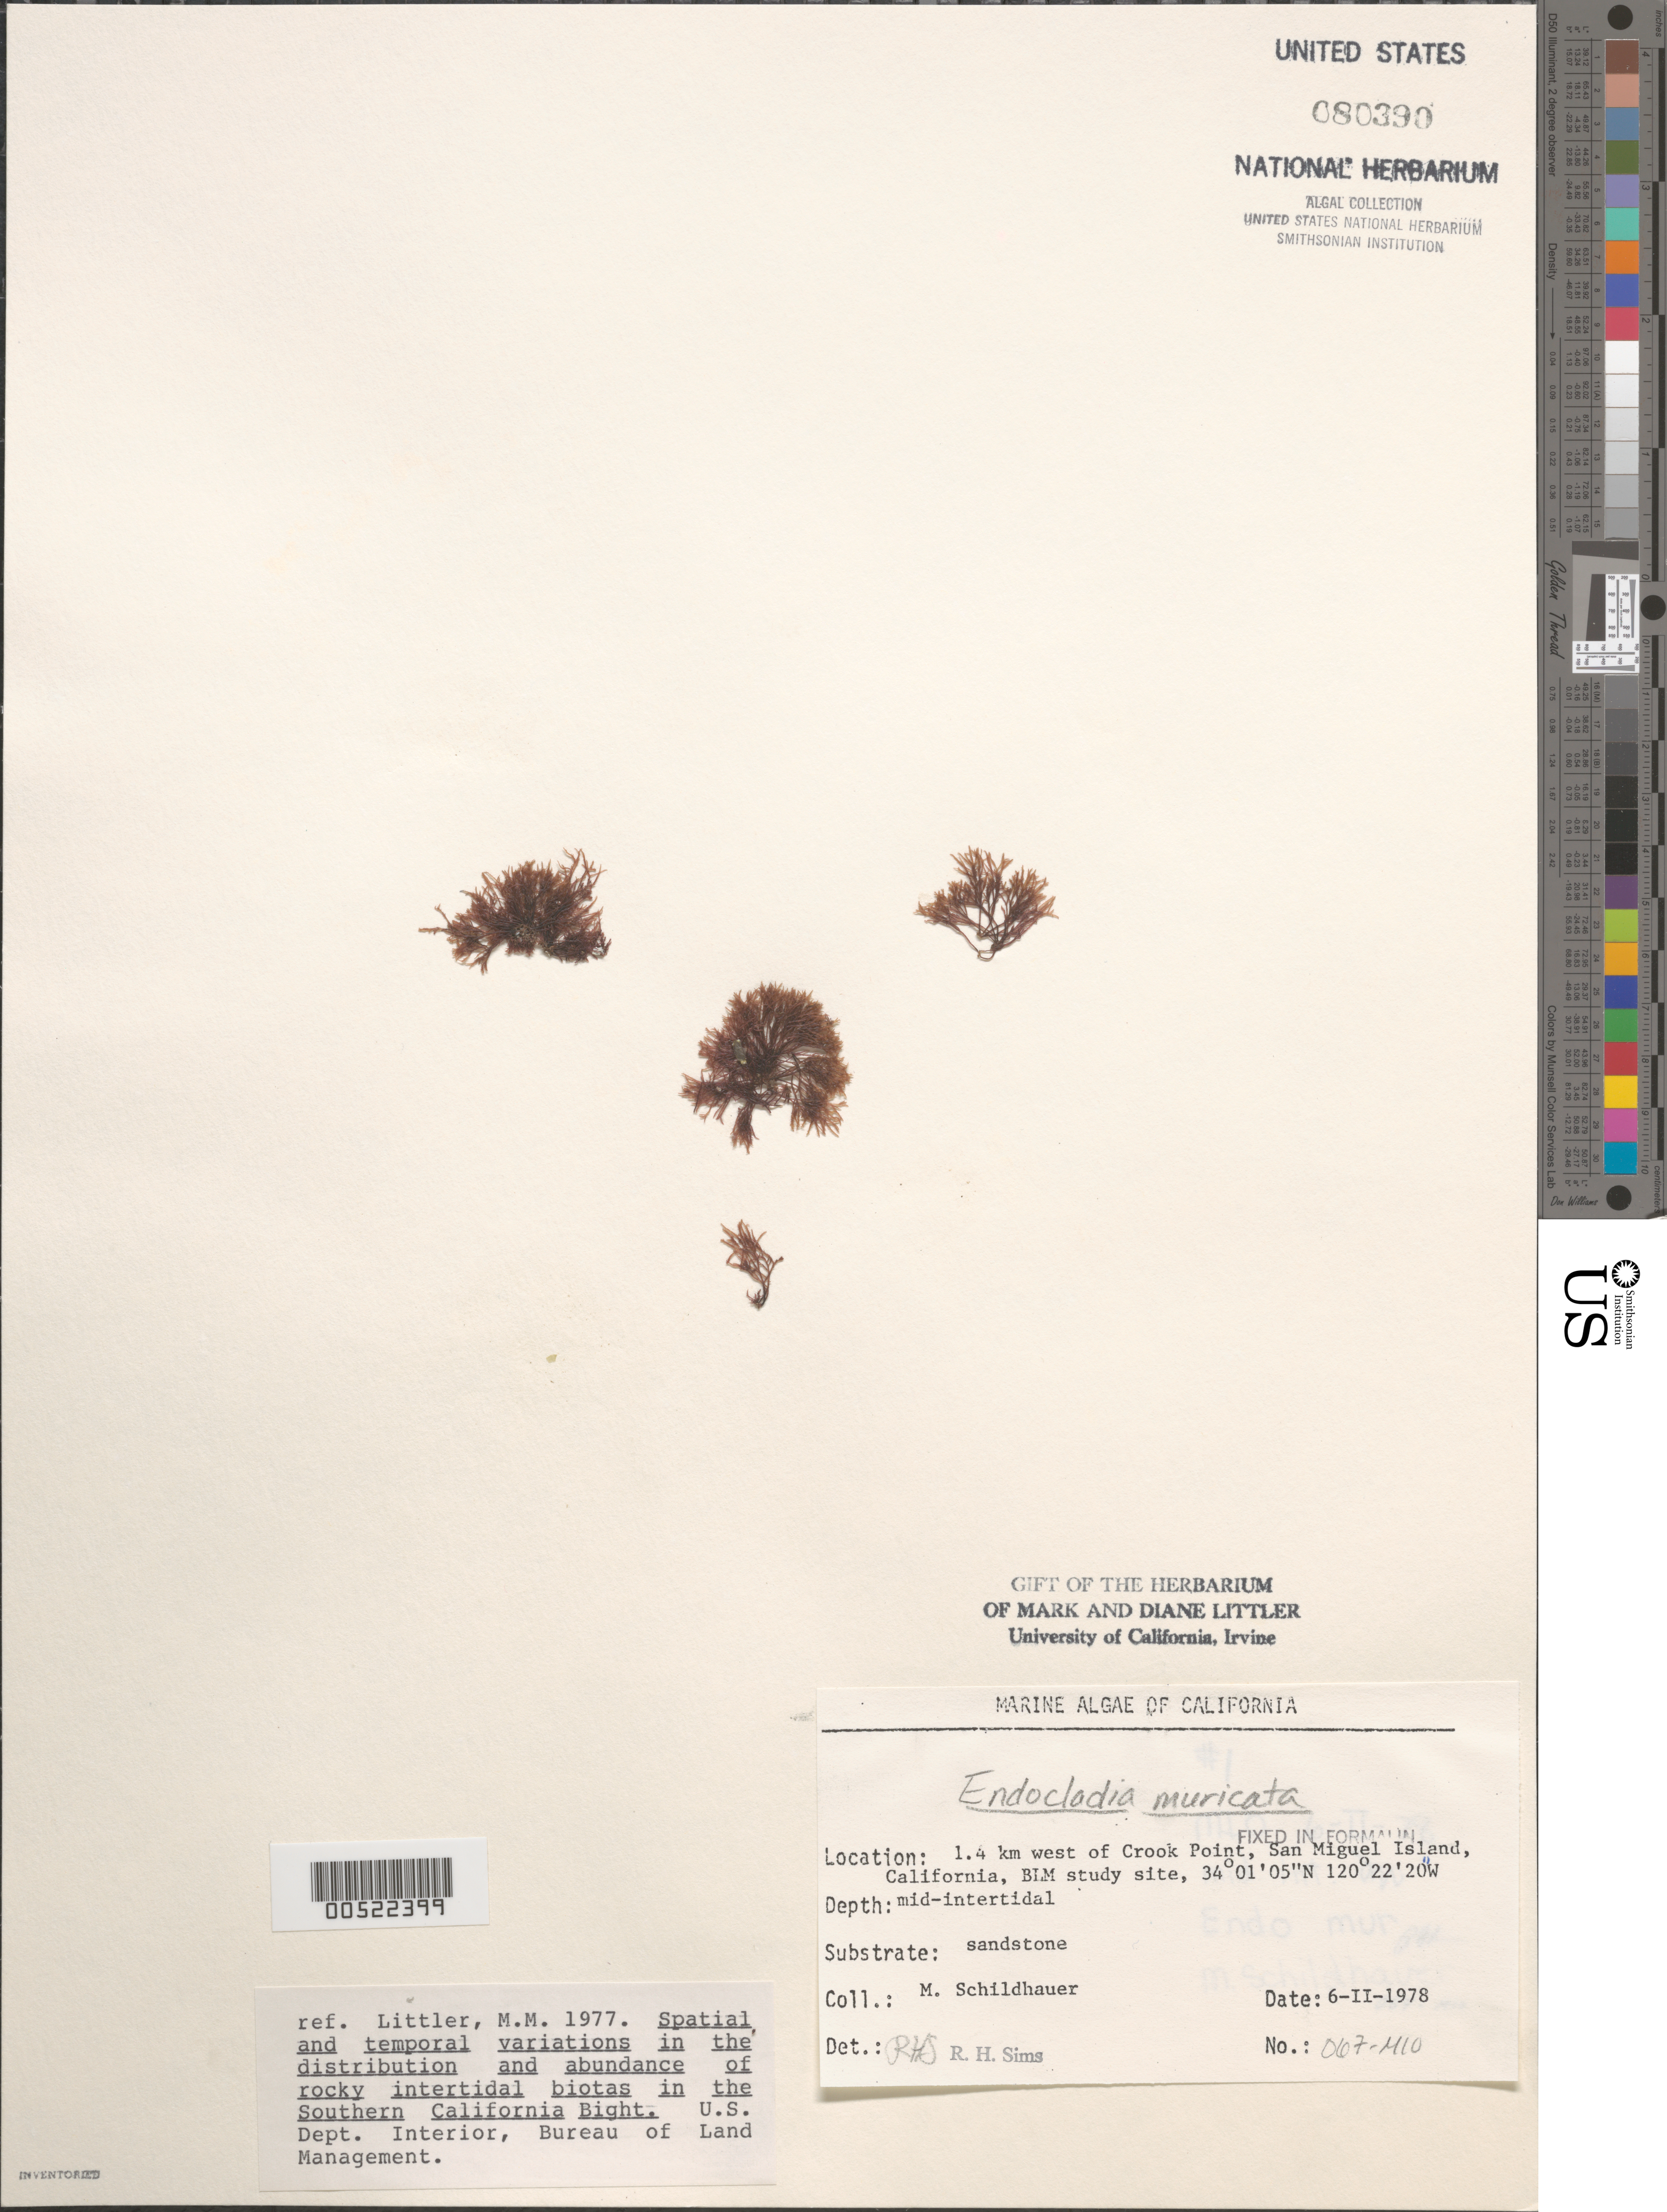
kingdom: Plantae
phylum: Rhodophyta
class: Florideophyceae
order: Gigartinales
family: Endocladiaceae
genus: Endocladia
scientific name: Endocladia muricata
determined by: Sims, Robert H.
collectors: M. Schildhauer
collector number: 067-mio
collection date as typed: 06 Feb 1978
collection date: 1978-02-06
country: United States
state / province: California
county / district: Santa Barbara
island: San Miguel Island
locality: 1.4 km north of Crook Point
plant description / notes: BLM-SOCALBIGHT Rocky Intertidal Survey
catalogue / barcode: US 80390